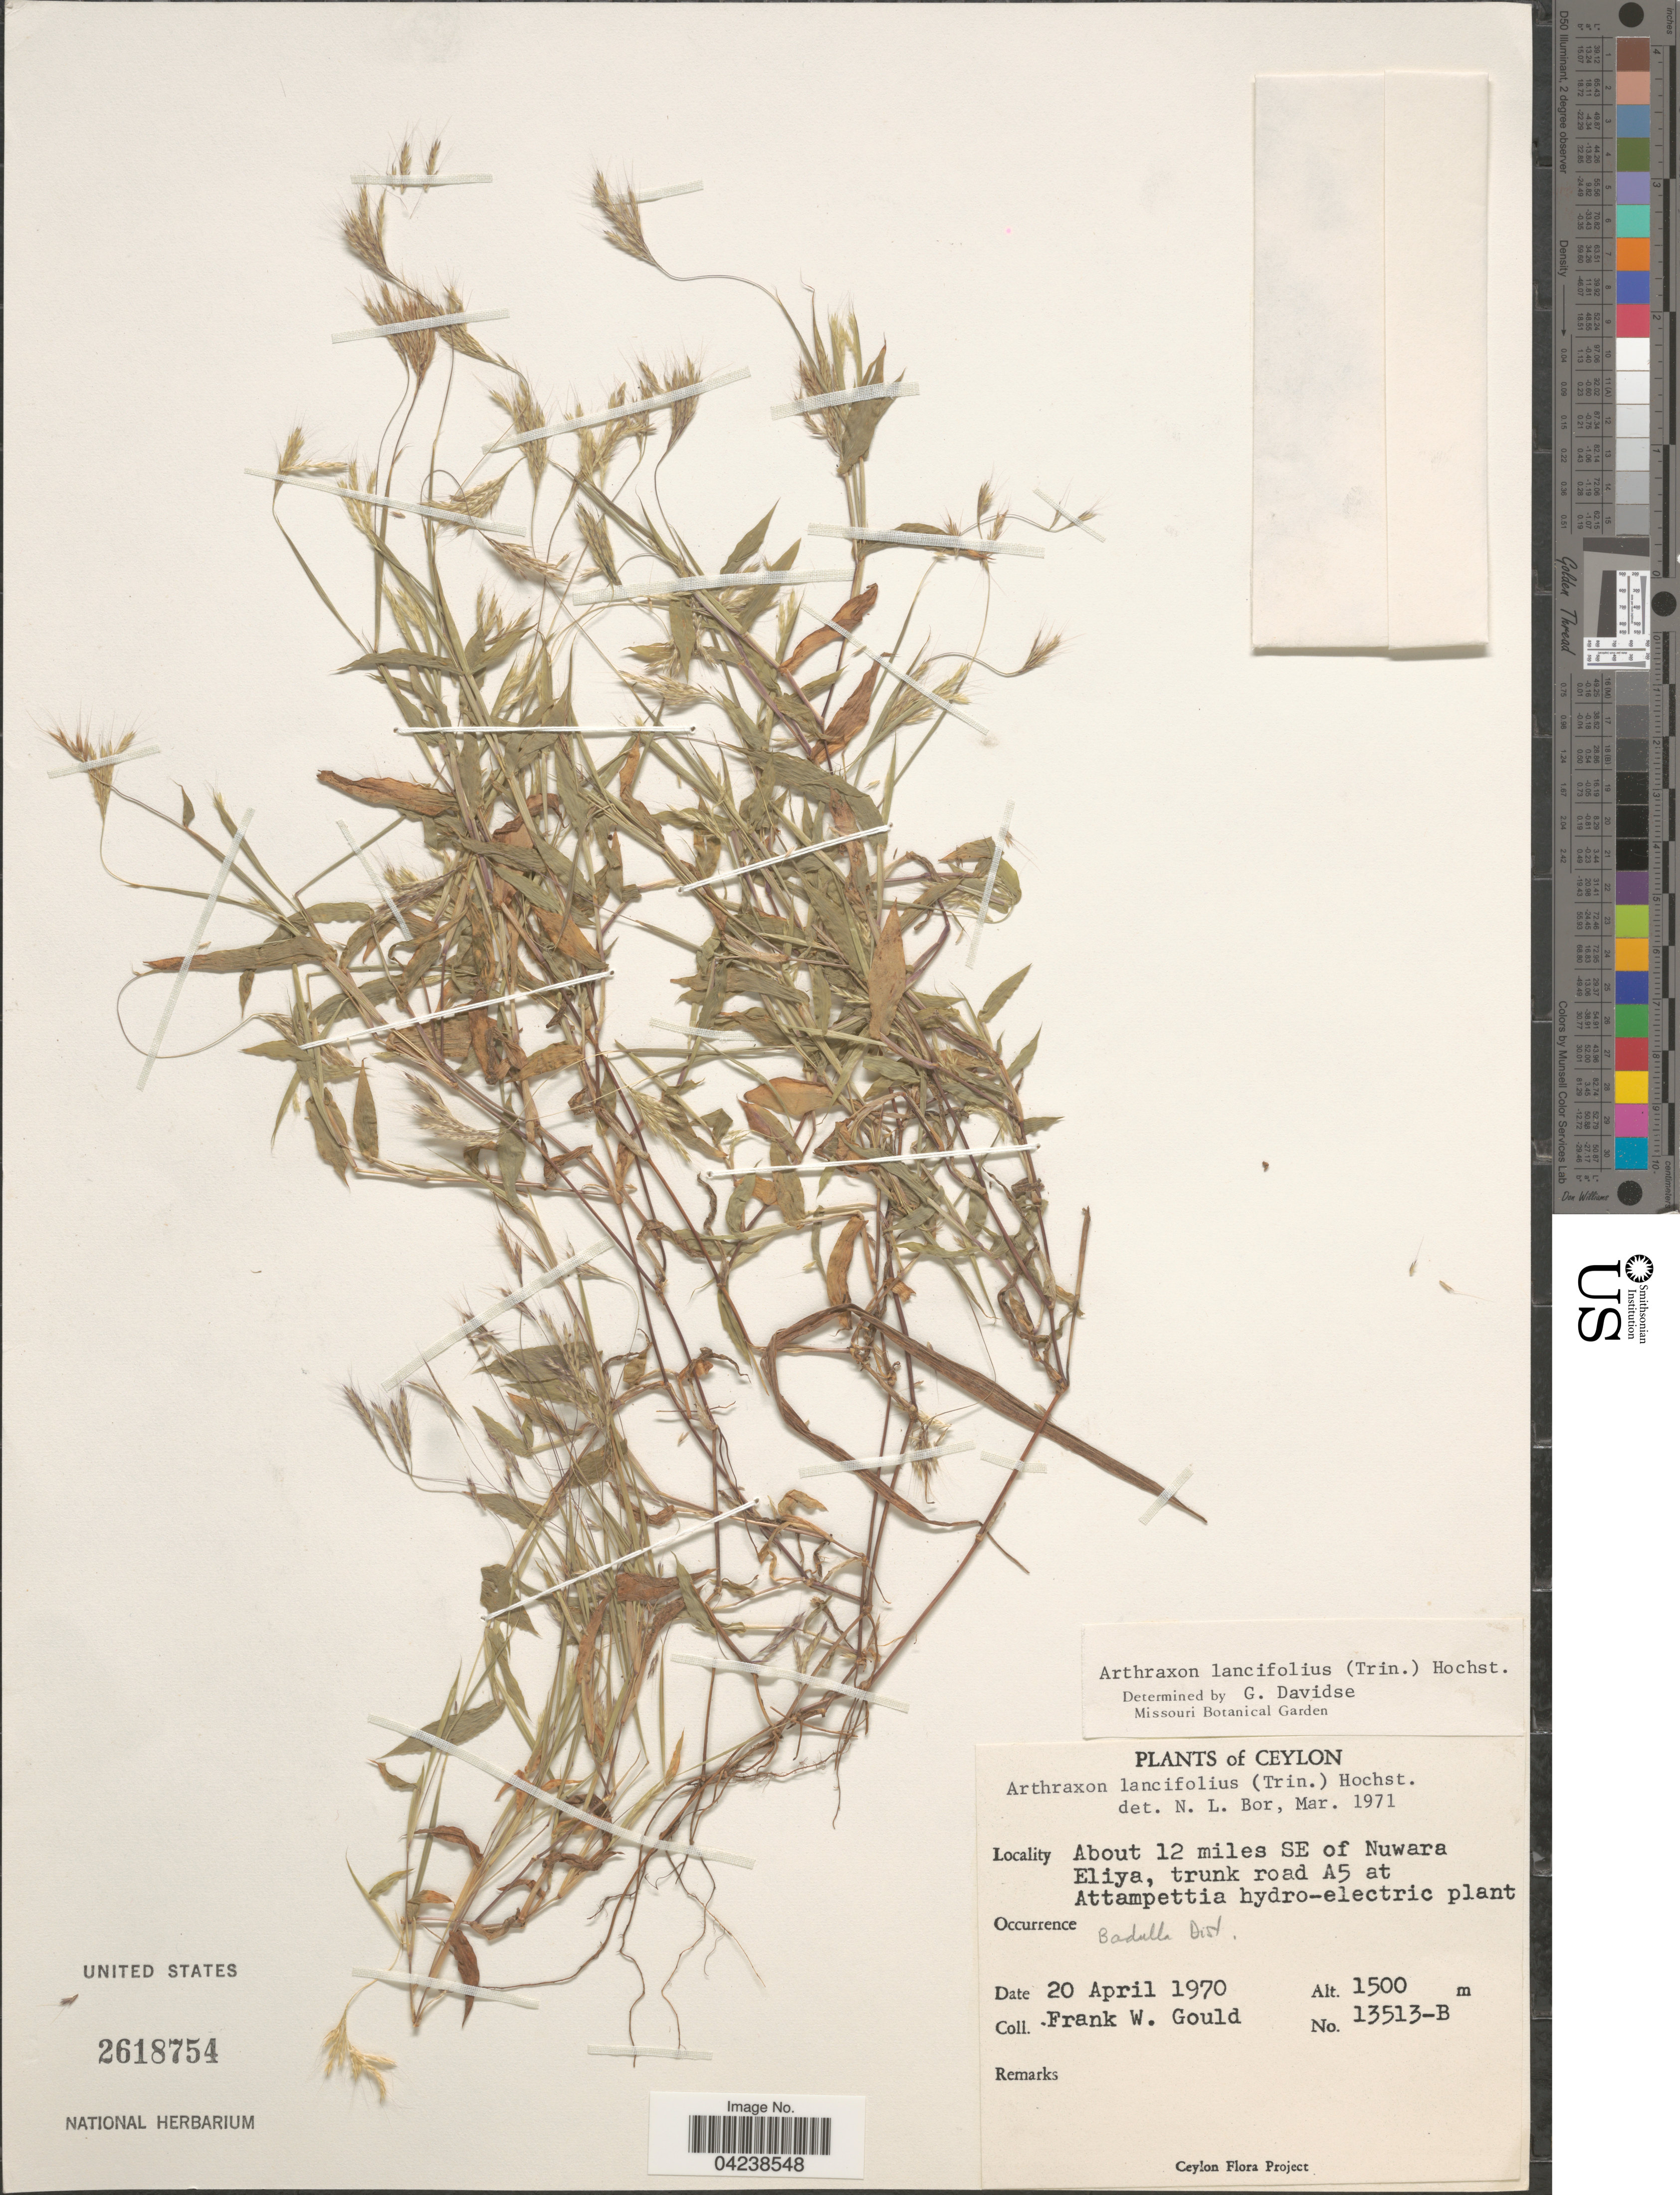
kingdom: Plantae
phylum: Tracheophyta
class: Liliopsida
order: Poales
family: Poaceae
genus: Arthraxon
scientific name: Arthraxon lancifolius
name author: (Trin.) Hochst.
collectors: F. W. Gould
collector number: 13513-B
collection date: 1970-04-20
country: Sri Lanka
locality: Ceylon. About 12 miles SE of Nuwara Eliya, trunk road A5 at Attampettia hydro-electric plant. Badulla Dist.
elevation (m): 1500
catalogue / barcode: US 2618754